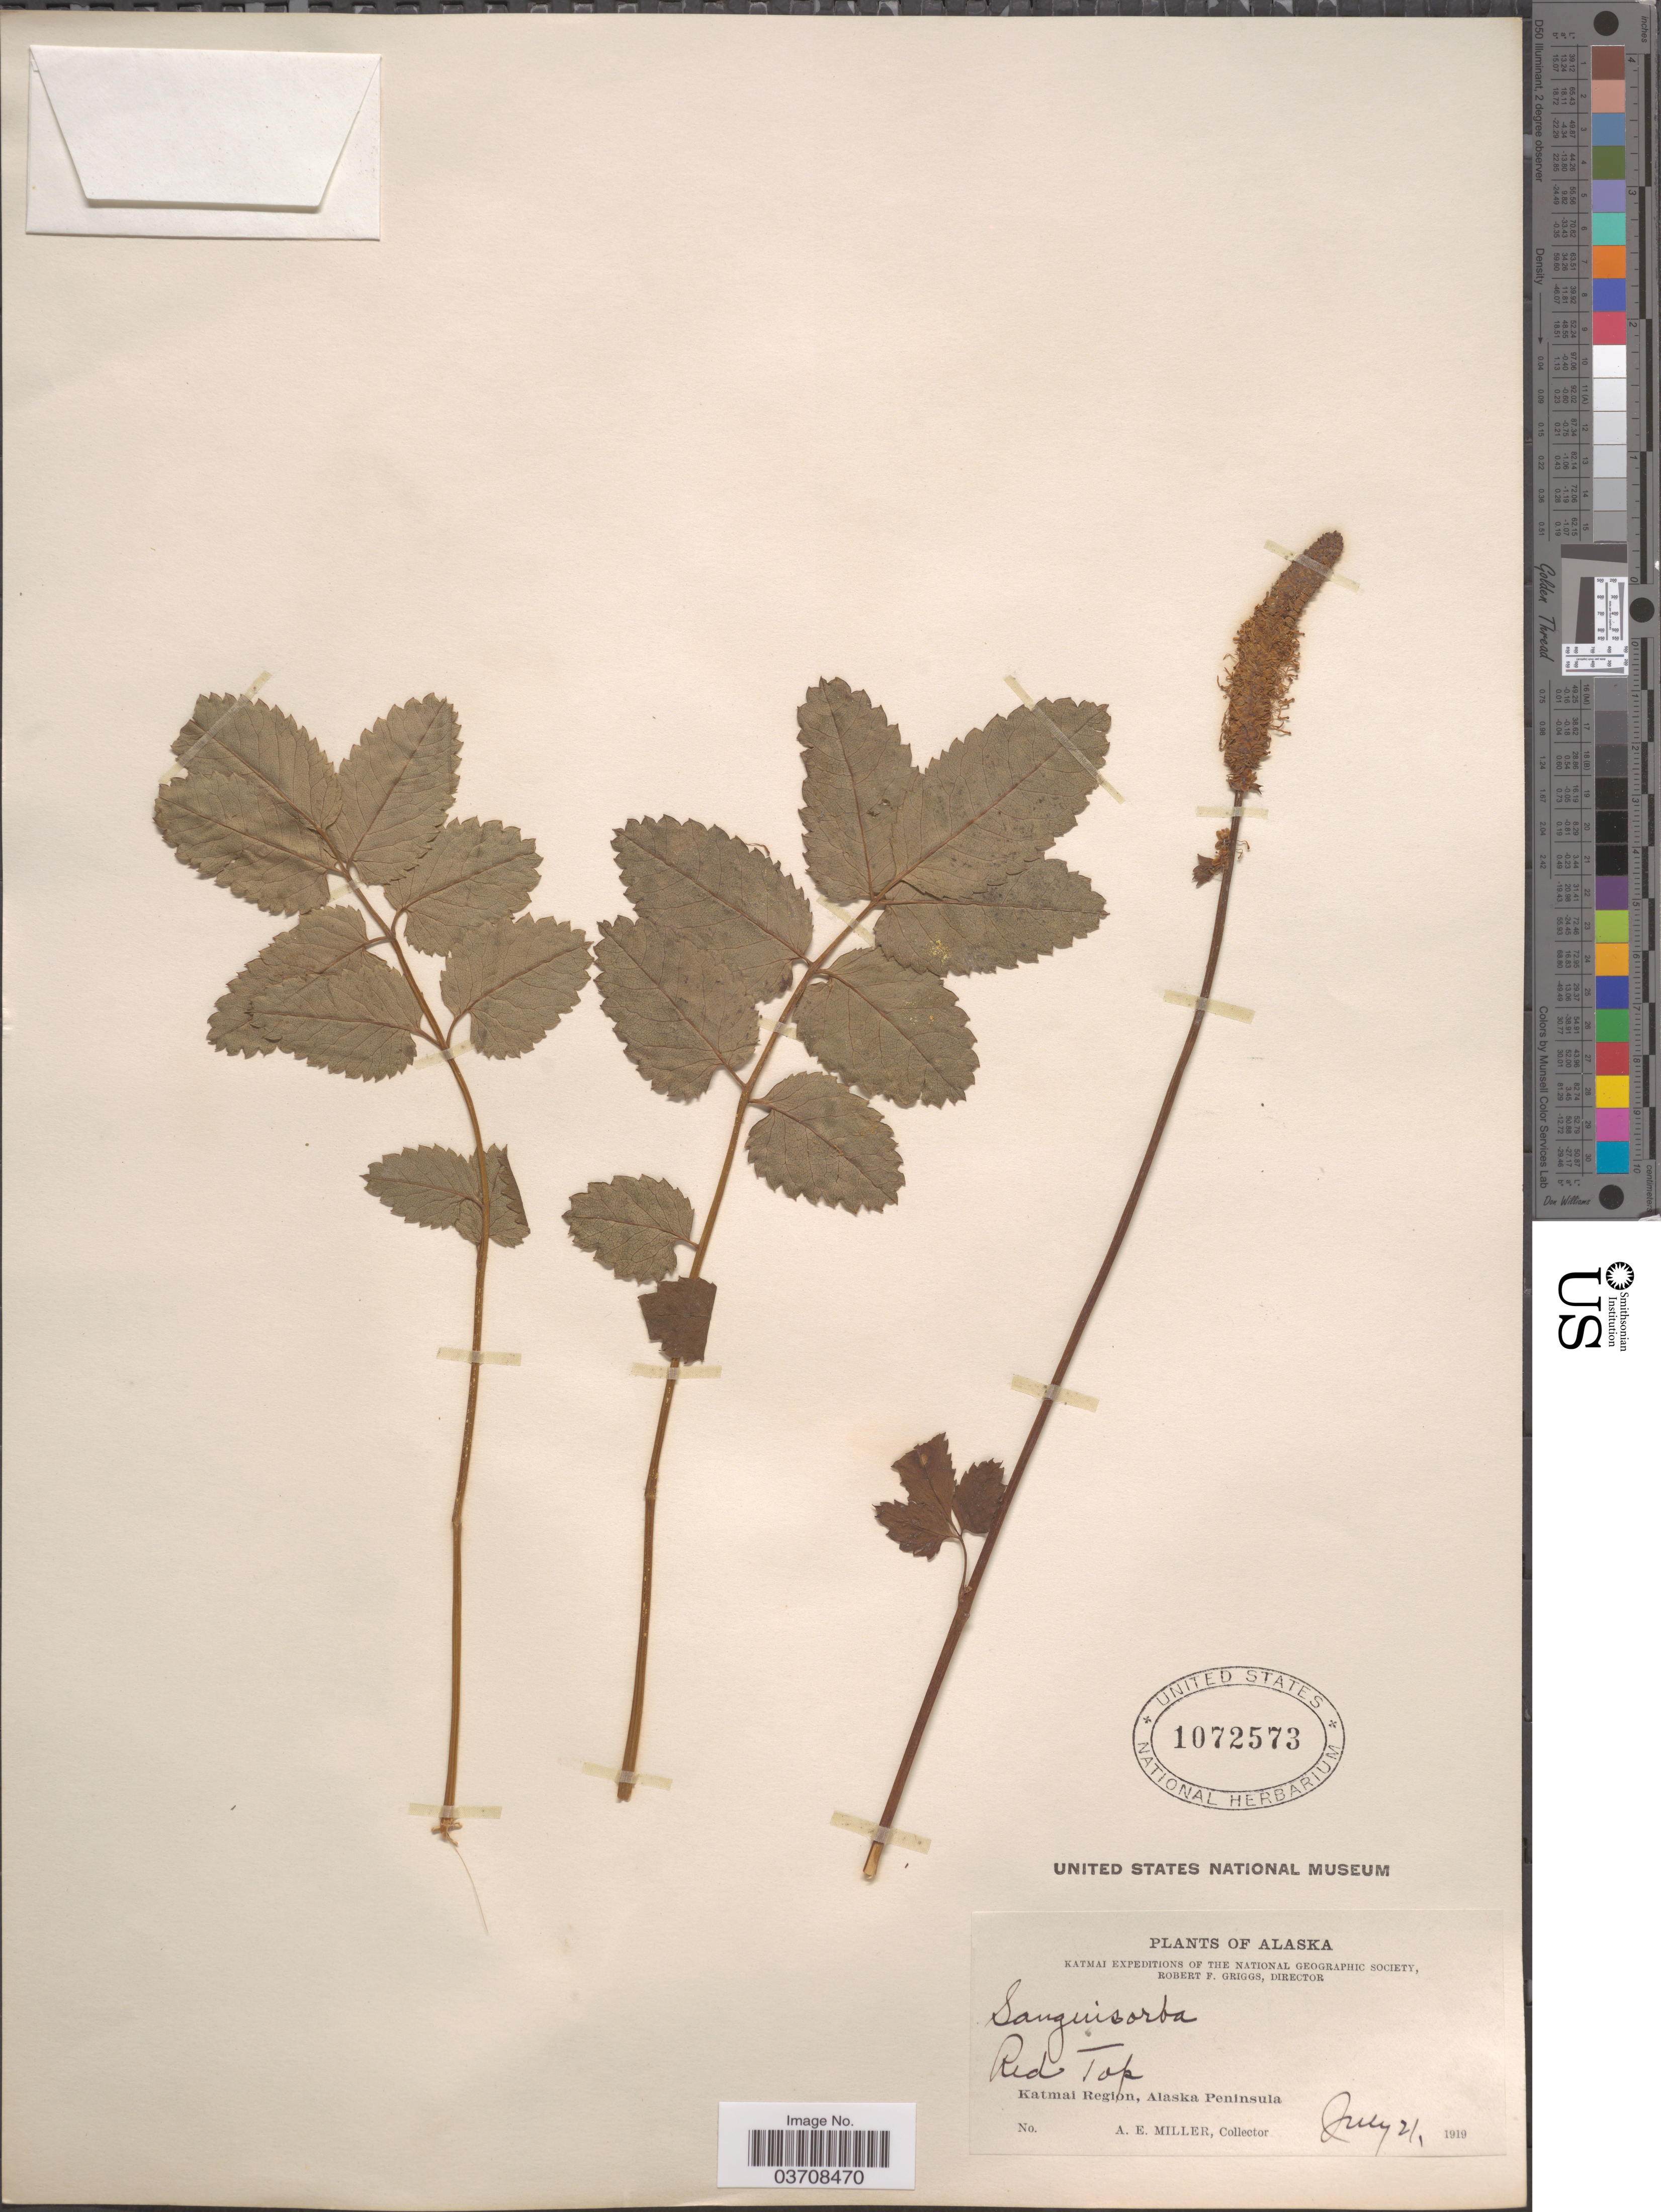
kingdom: Plantae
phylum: Tracheophyta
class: Magnoliopsida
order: Rosales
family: Rosaceae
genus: Sanguisorba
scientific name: Sanguisorba stipulata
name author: Raf.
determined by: Strong, Mark T., (BOT), Smithsonian Institution - National Museum of Natural History (UNITED STATES)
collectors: A. E. Miller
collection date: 1919-07-21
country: United States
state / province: Alaska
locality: Red Top. Katmai Region, Alaska Peninsula.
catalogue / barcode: US 1072573